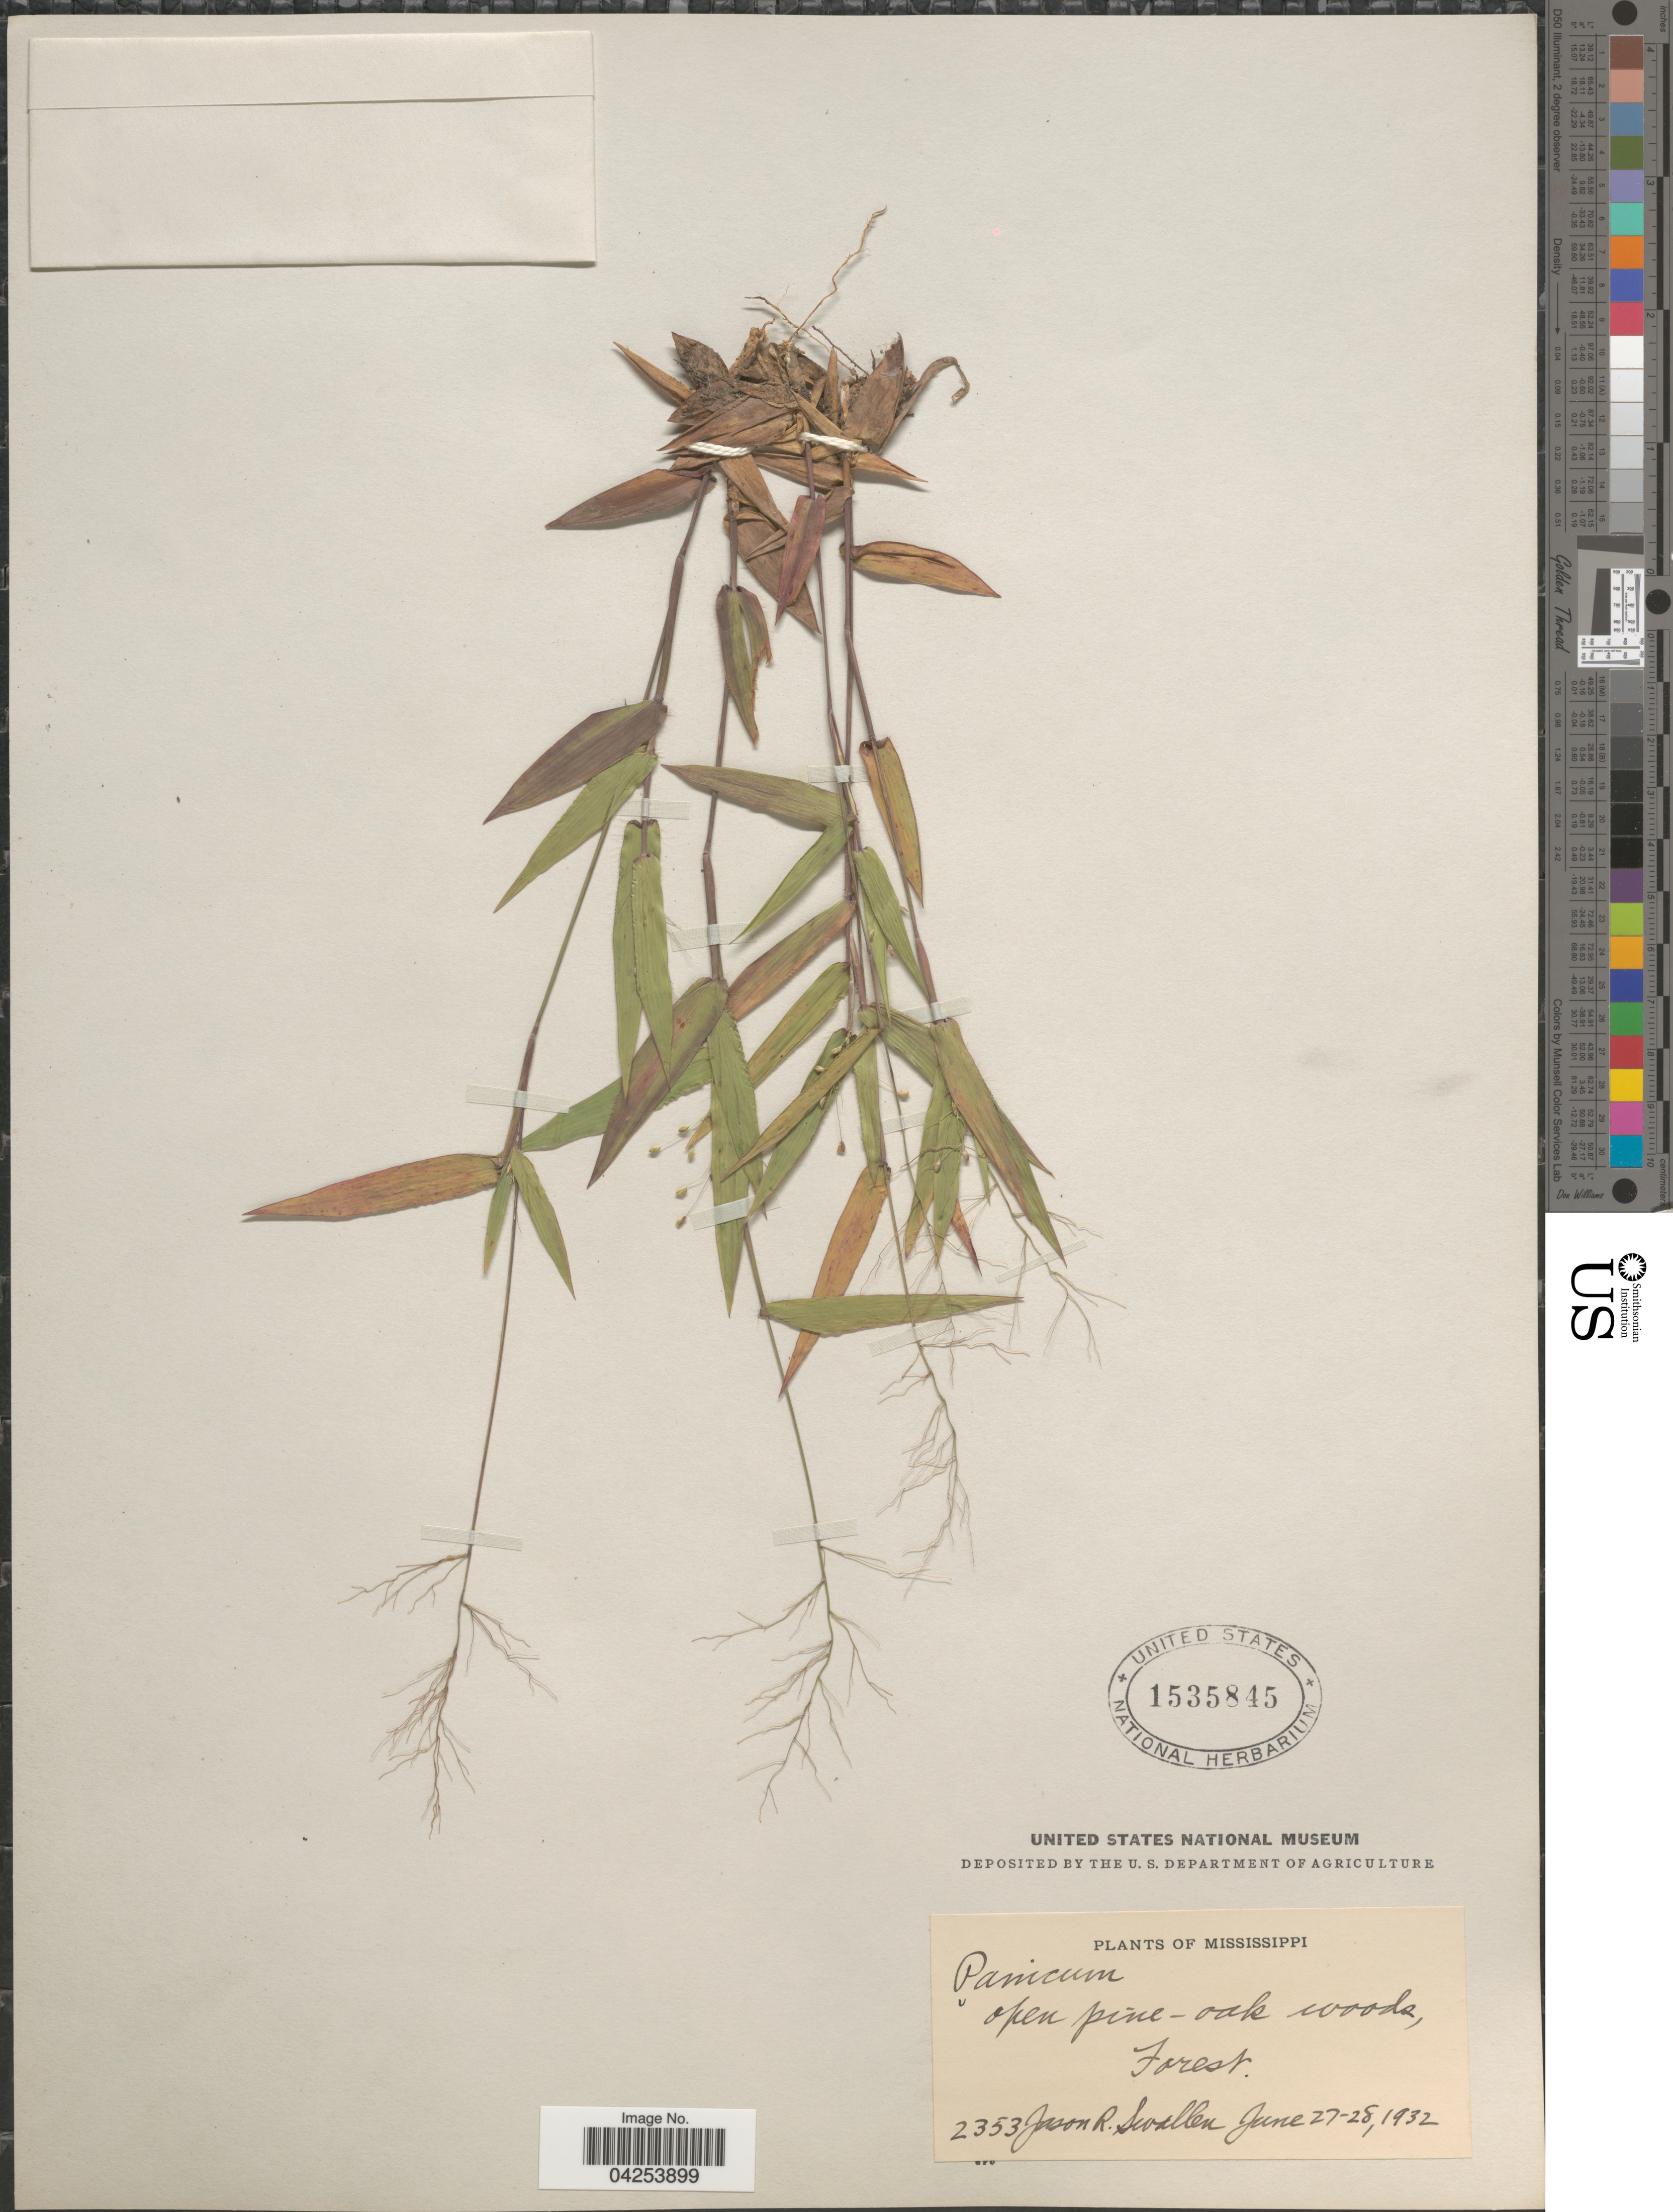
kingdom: Plantae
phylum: Tracheophyta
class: Liliopsida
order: Poales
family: Poaceae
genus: Dichanthelium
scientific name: Dichanthelium commutatum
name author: (Schult.) Gould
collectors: J. R. Swallen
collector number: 2353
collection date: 1932-06-27/1932-06-28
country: United States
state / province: Mississippi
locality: Open pine-oak woods, Forest.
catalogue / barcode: US 1535845